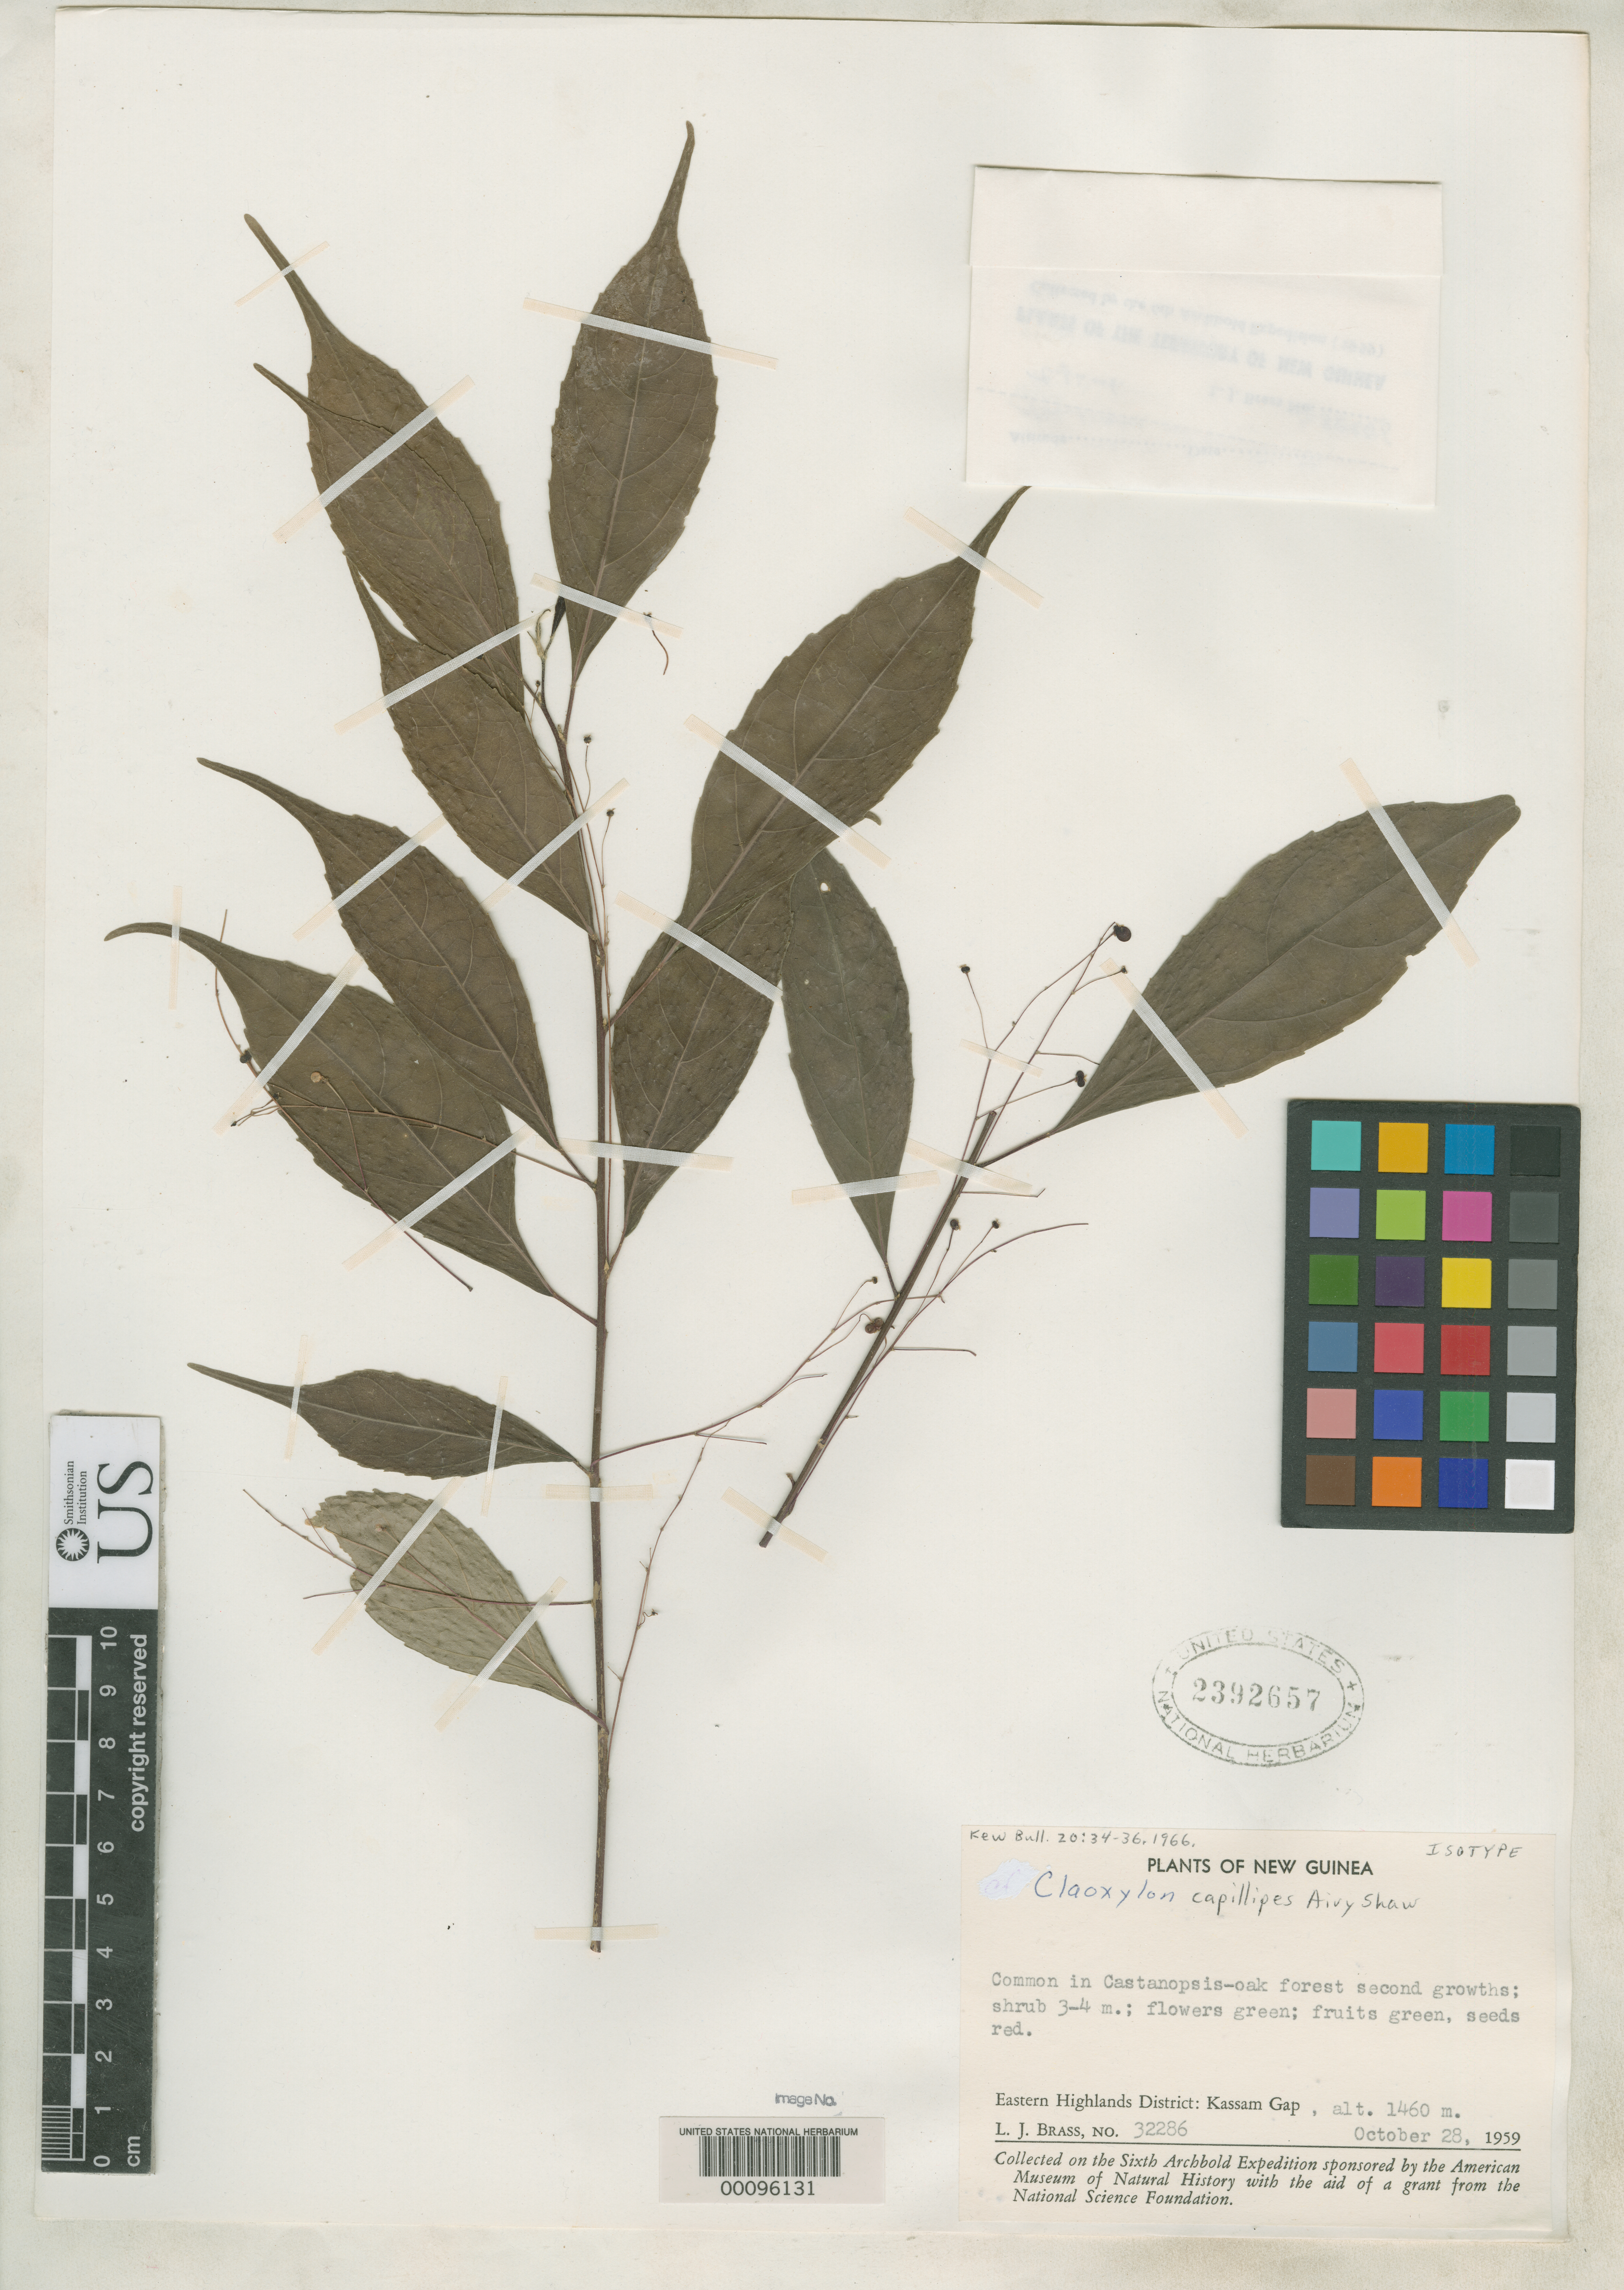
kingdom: Plantae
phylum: Tracheophyta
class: Magnoliopsida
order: Malpighiales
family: Euphorbiaceae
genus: Claoxylon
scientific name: Claoxylon capillipes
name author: Airy Shaw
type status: Isotype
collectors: L. J. Brass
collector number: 32286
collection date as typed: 28 Oct 1959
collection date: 1959-10-28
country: Papua New Guinea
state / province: Eastern Highlands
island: New Guinea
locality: Eastern Highlands District: Kassam Gap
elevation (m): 1460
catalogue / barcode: US 2392657